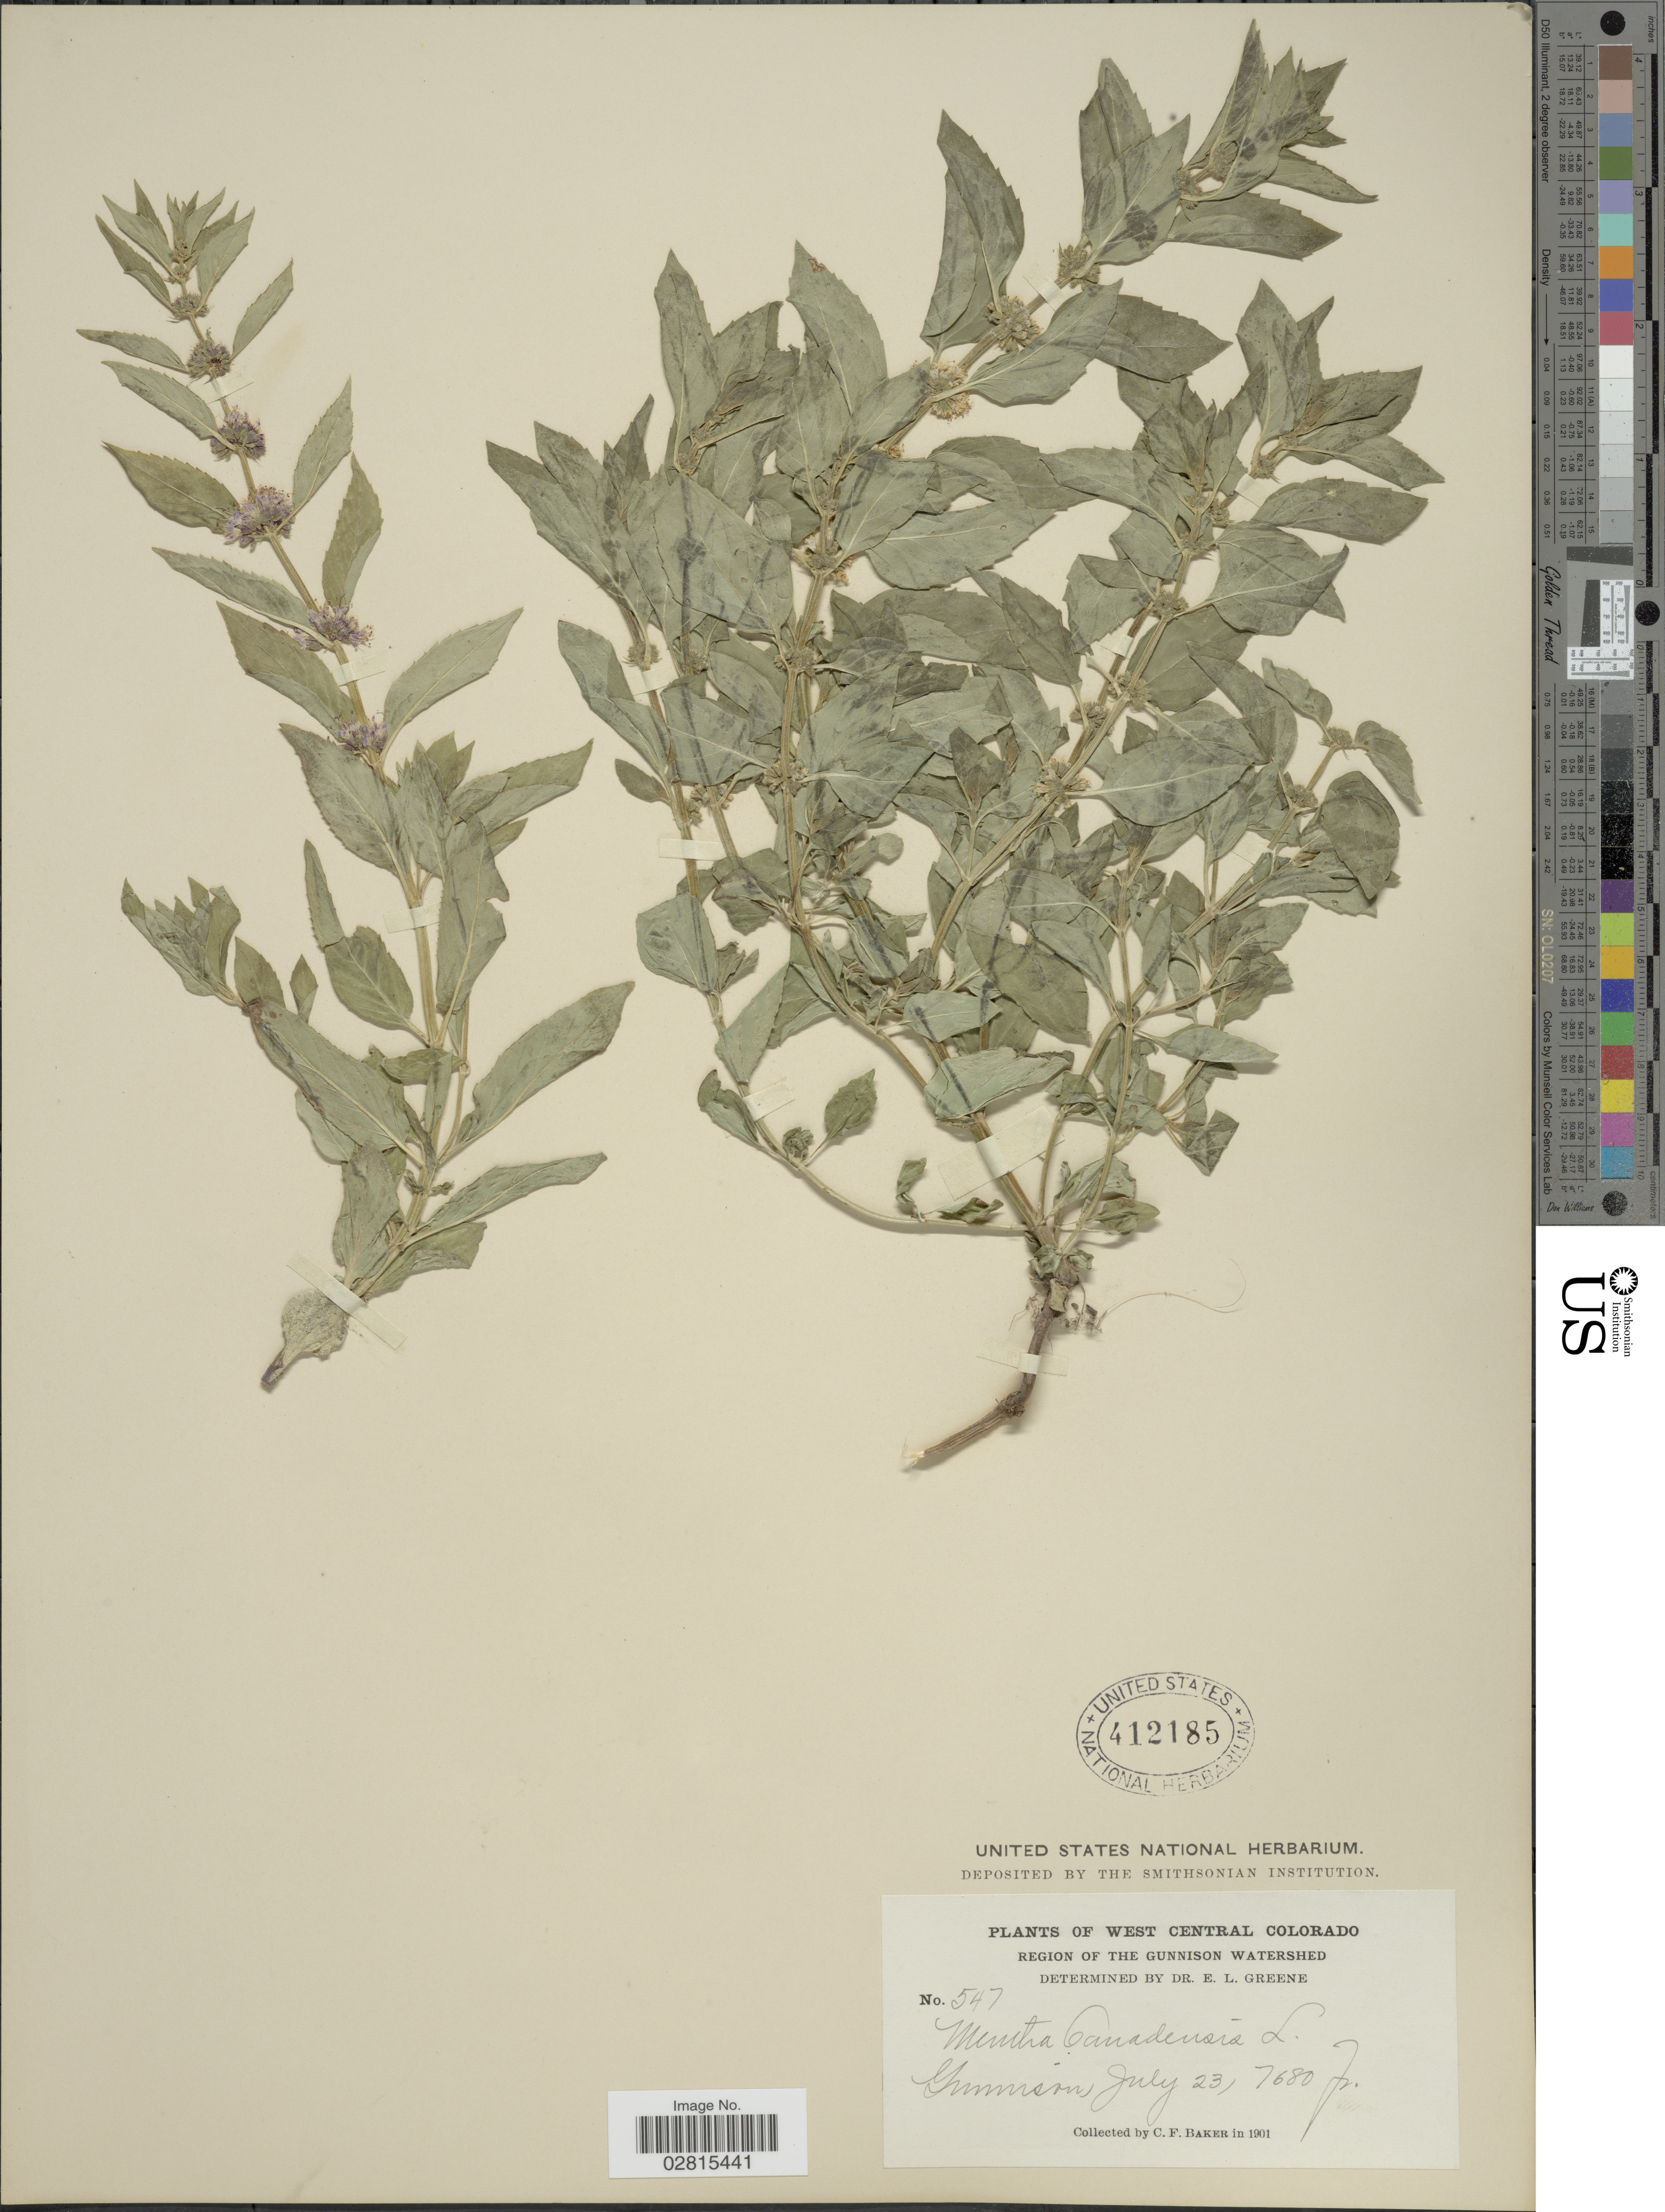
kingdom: Plantae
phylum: Tracheophyta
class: Magnoliopsida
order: Lamiales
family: Lamiaceae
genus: Mentha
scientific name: Mentha canadensis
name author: L.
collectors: C. F. Baker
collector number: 547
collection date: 1901-07-23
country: United States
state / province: Colorado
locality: West Central Colorado. Region of the Gunnison Watershed.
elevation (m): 2341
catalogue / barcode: US 412185